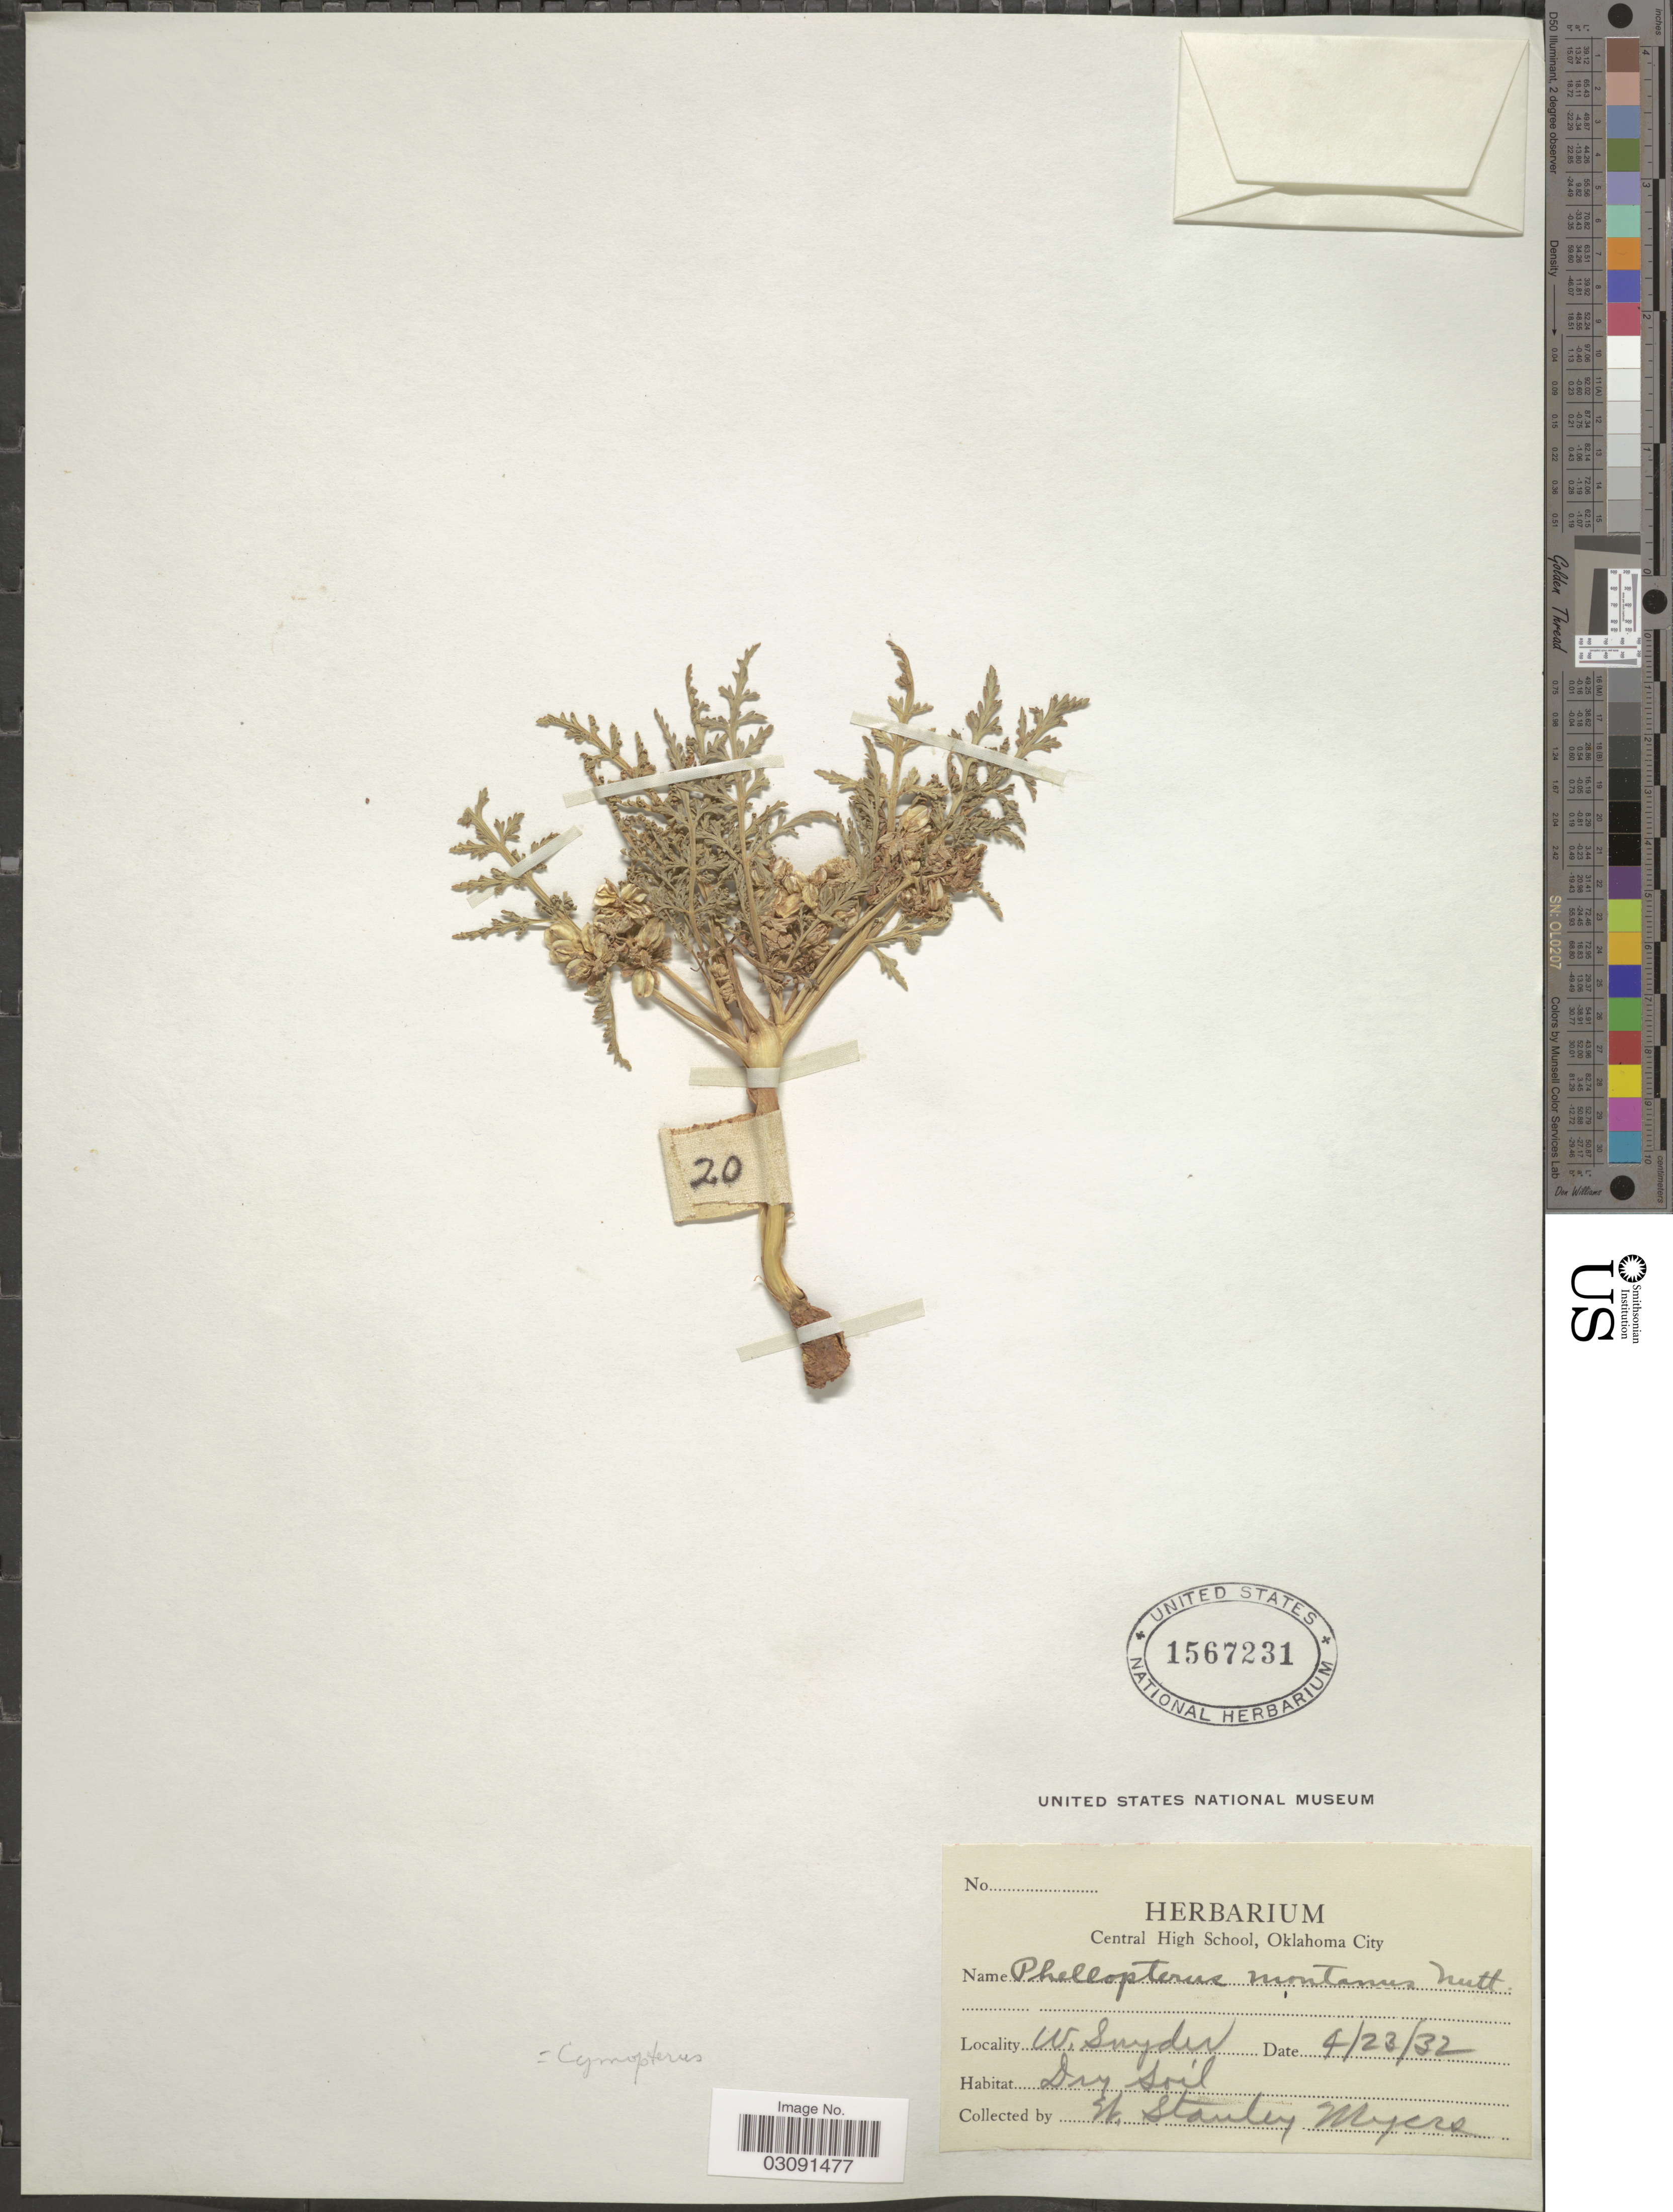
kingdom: Plantae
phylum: Tracheophyta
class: Magnoliopsida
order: Apiales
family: Apiaceae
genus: Cymopterus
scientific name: Cymopterus montanus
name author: Torr. & A. Gray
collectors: W. Myers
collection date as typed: Transcribed d/m/y: 23/4/32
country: United States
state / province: Oklahoma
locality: W. Snyder.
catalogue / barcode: US 1567231